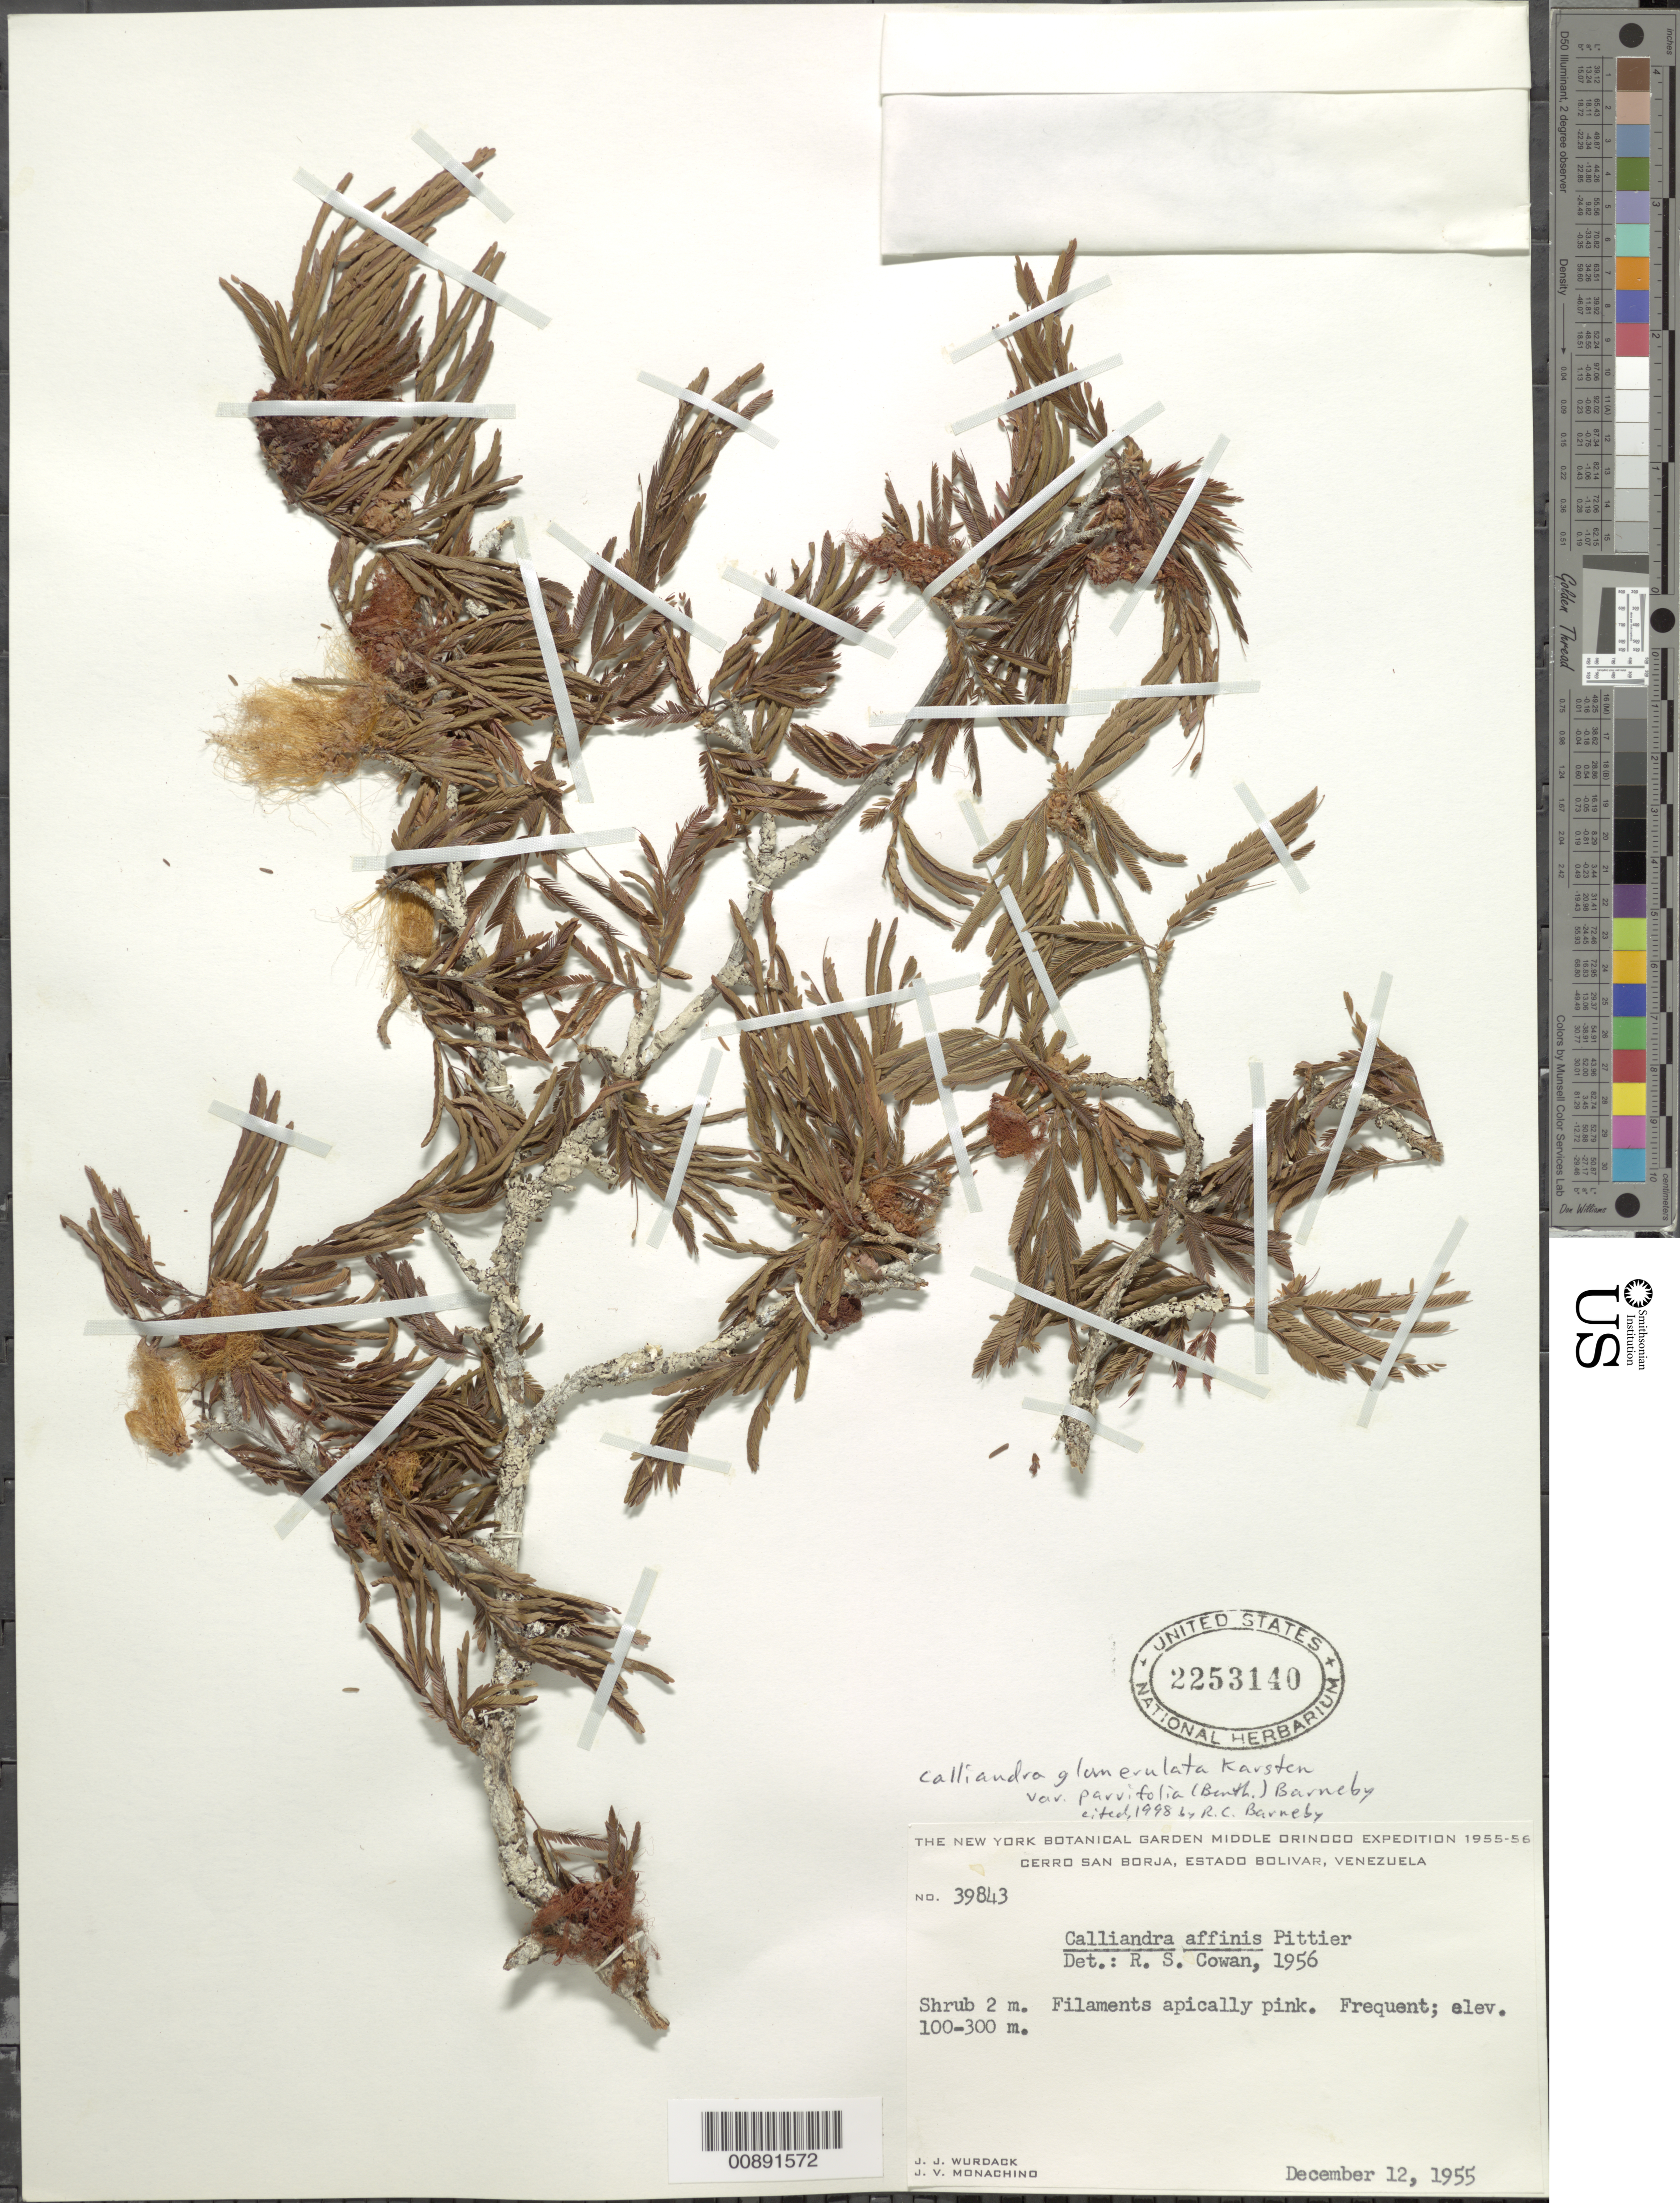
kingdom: Plantae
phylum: Tracheophyta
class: Magnoliopsida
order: Fabales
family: Fabaceae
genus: Calliandra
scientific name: Calliandra glomerulata var. parvifolia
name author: (Benth.) Barneby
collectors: J. J. Wurdack & J. V. Monachino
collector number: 39843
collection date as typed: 12-Dec-55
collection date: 1955-12-12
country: Venezuela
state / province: Bolívar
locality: Cerro San Borja, Río Orinoco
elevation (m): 100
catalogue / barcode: US 2253140